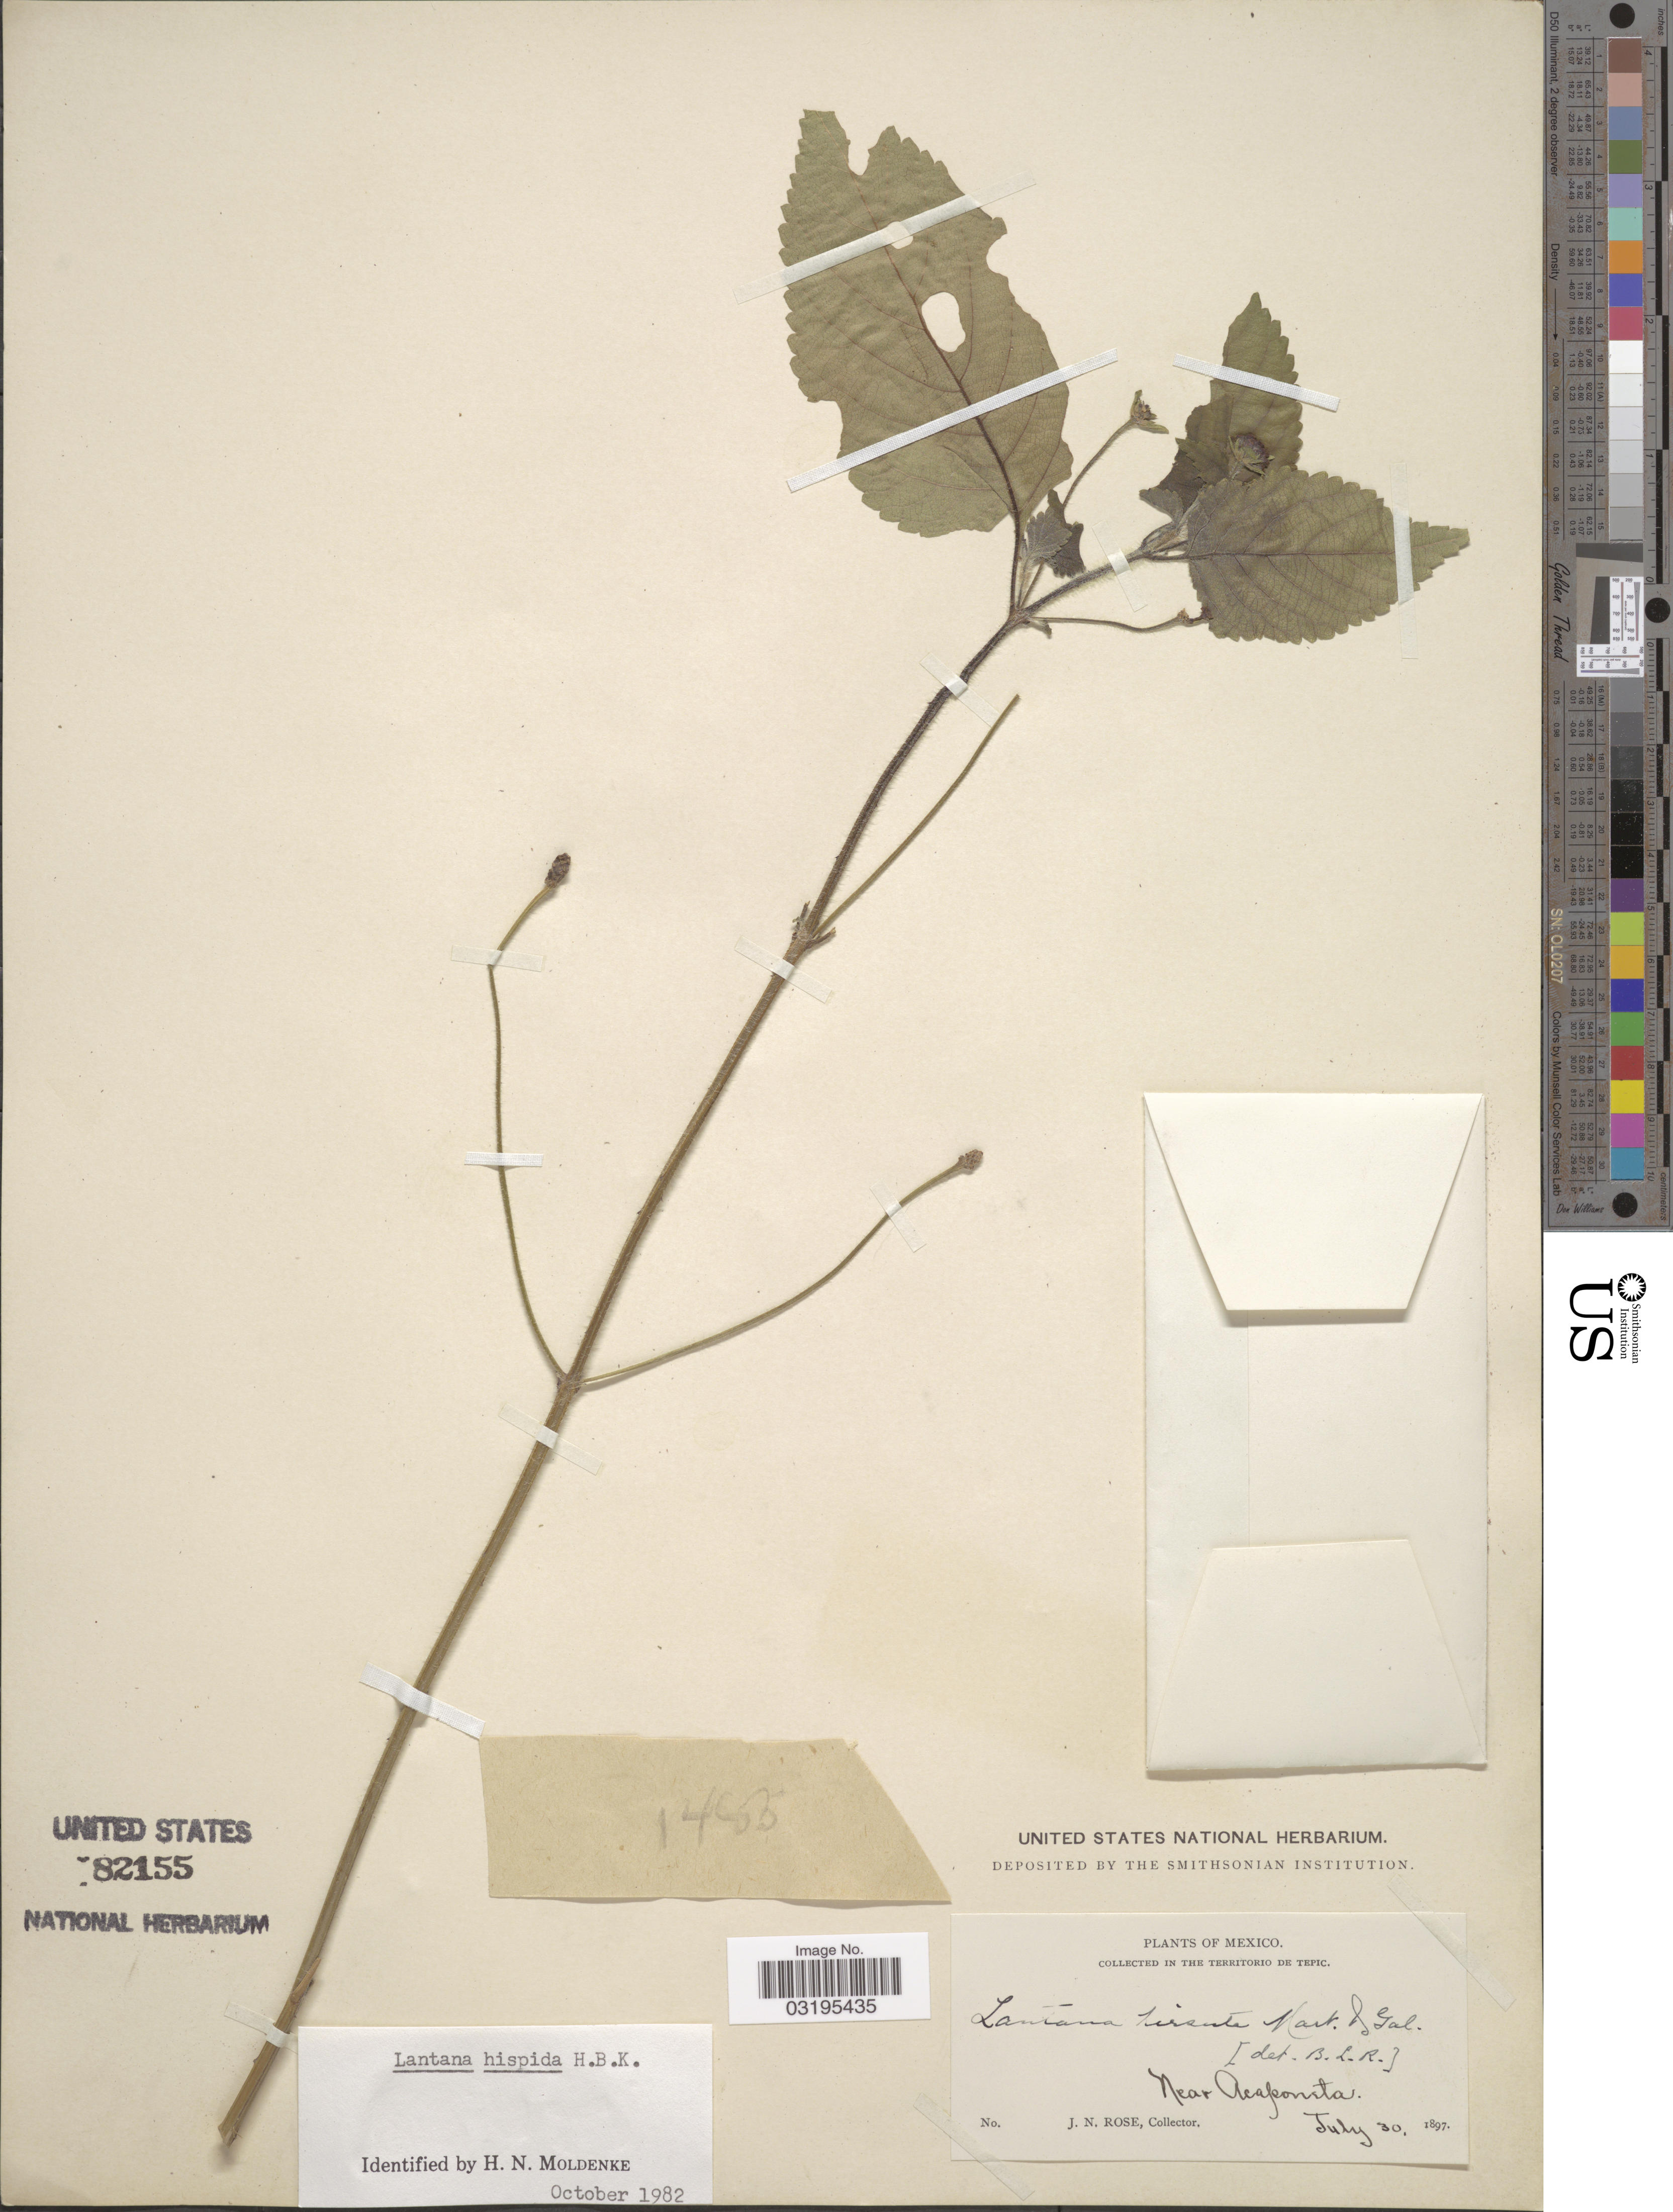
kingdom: Plantae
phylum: Tracheophyta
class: Magnoliopsida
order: Lamiales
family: Verbenaceae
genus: Lantana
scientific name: Lantana hispida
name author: Kunth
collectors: J. N. Rose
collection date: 1897-07-30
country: Mexico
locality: Territorio de Tepic. Near Acaponeta.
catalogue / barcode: US 82155